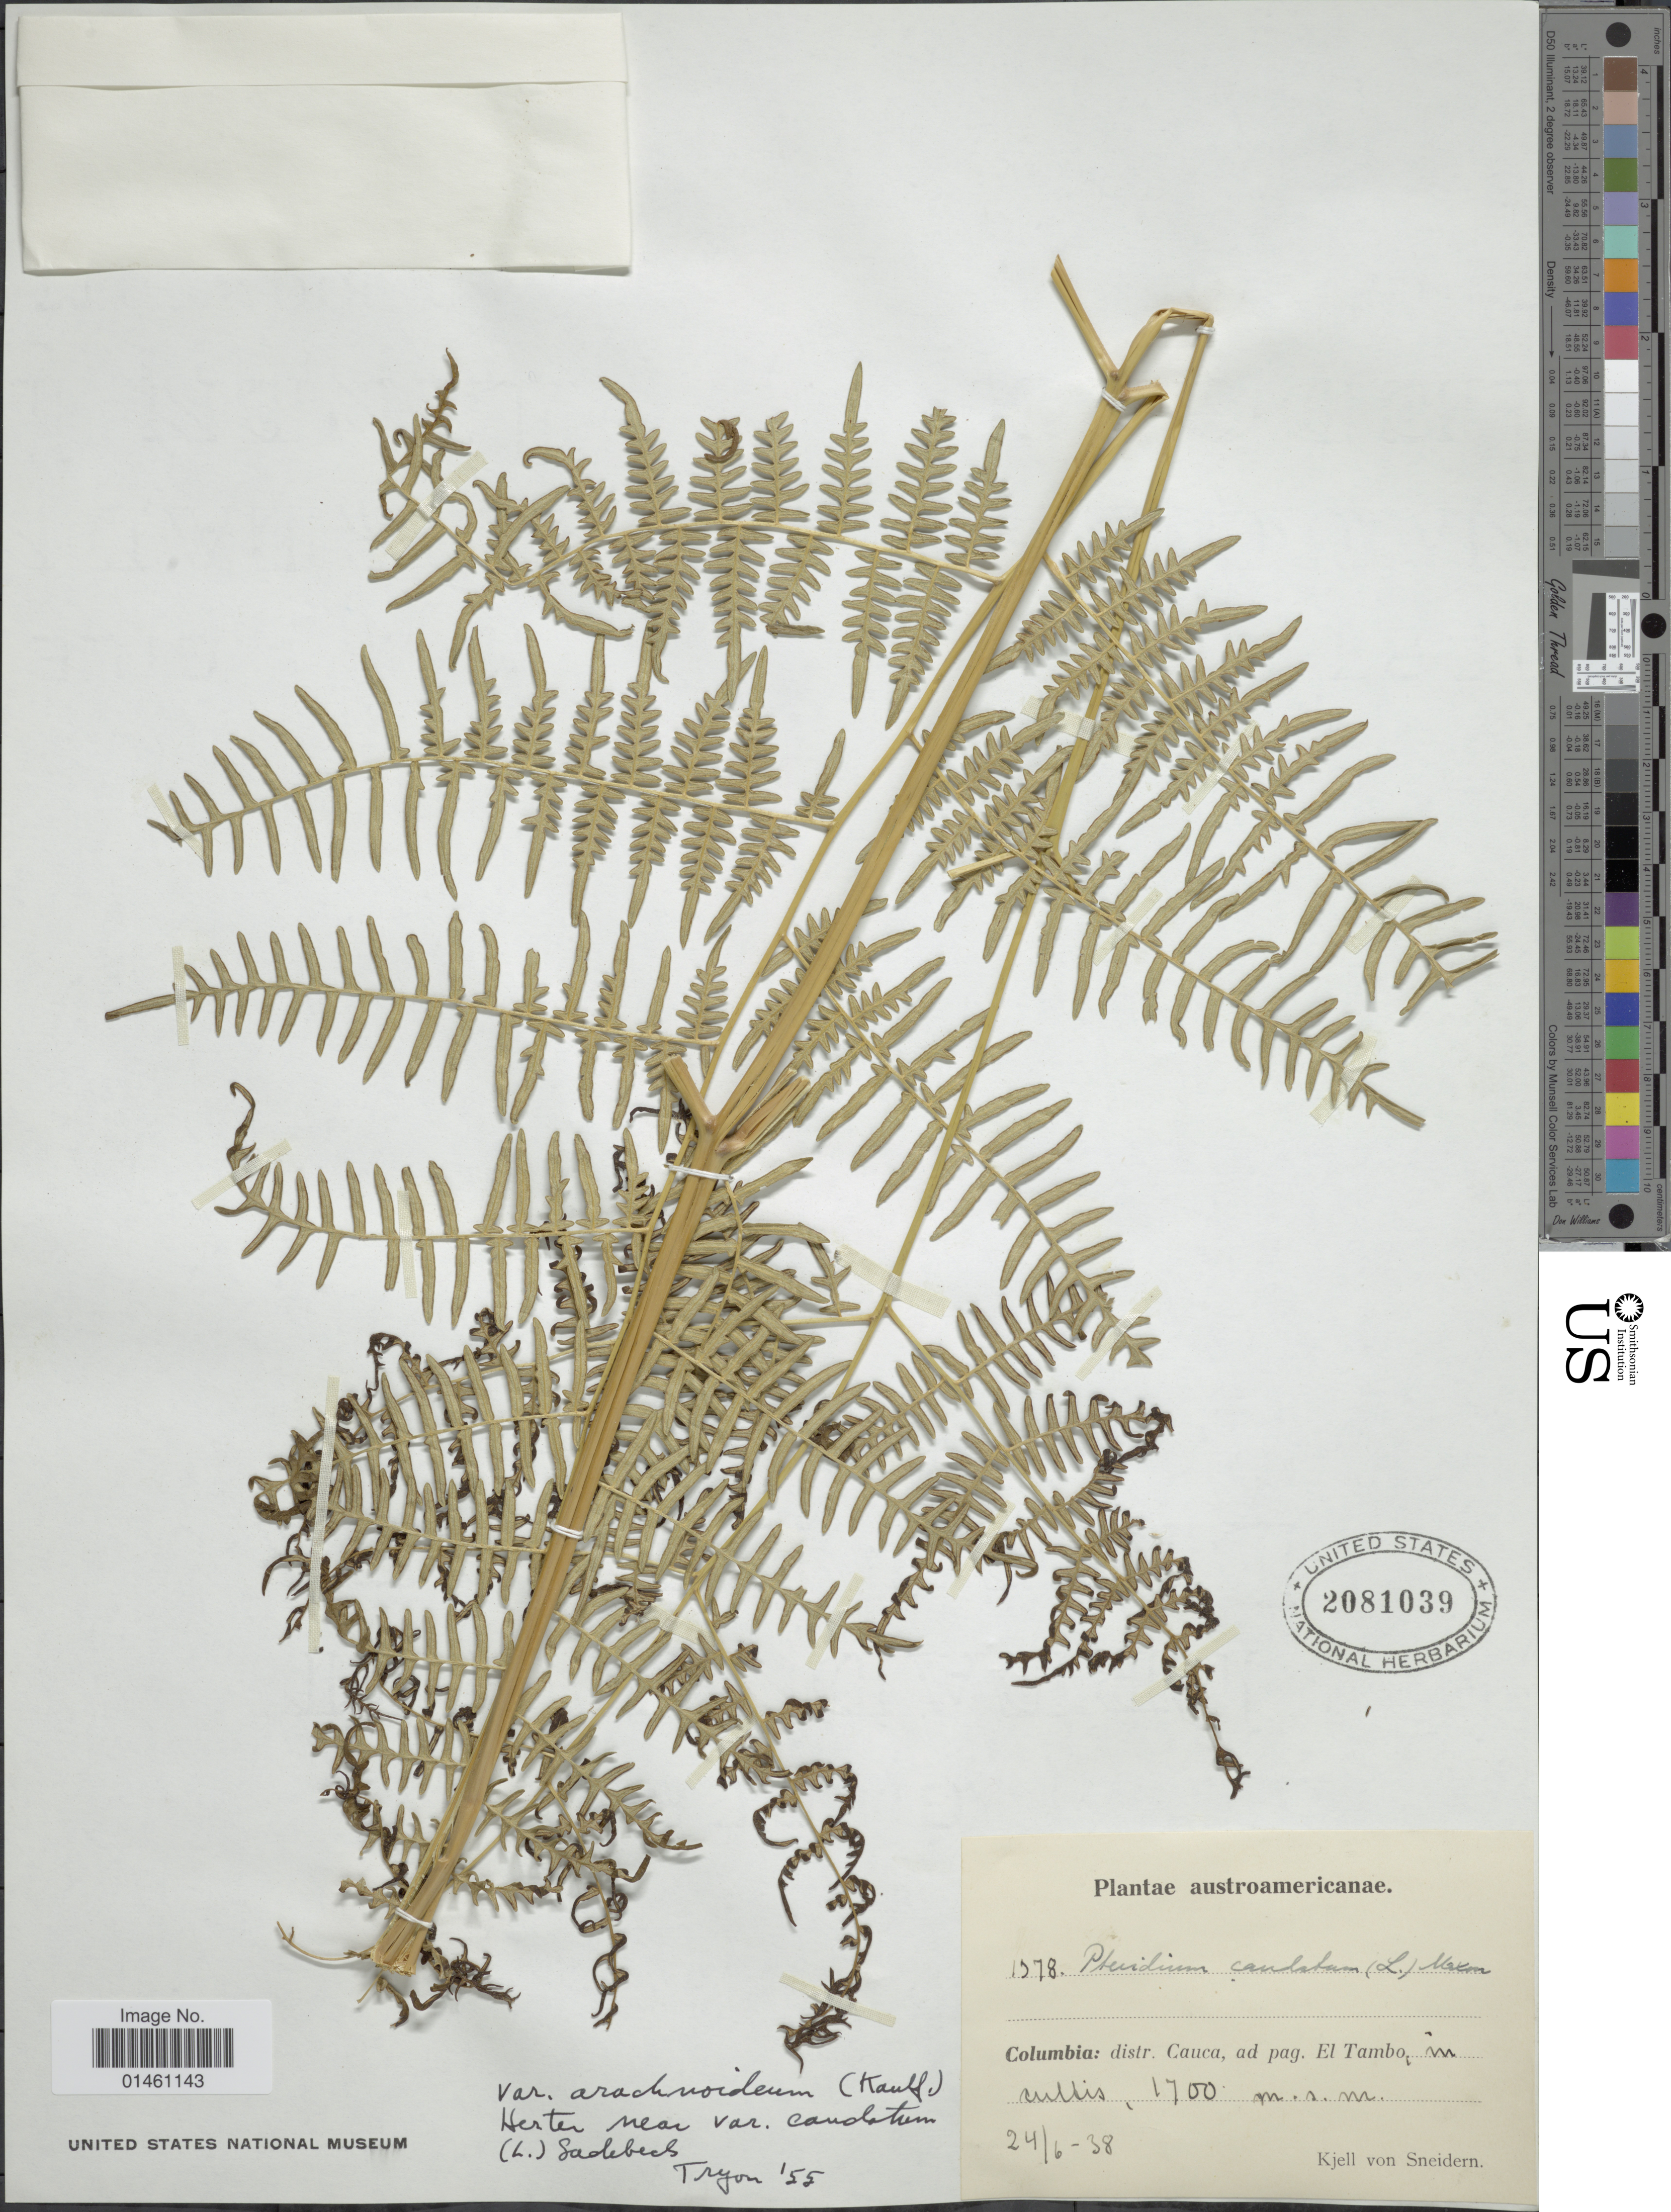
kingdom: Plantae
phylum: Tracheophyta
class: Polypodiopsida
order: Polypodiales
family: Dennstaedtiaceae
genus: Pteridium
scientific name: Pteridium aquilinum var. arachnoideum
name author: (Kaulf.) Herter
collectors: K. von Sneidern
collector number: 1978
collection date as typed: Transcribed d/m/y: 24/6/38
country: Colombia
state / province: Cauca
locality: Colombia: distr. Cauca, ad pag El Tambo,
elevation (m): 1700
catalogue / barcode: US 2081039